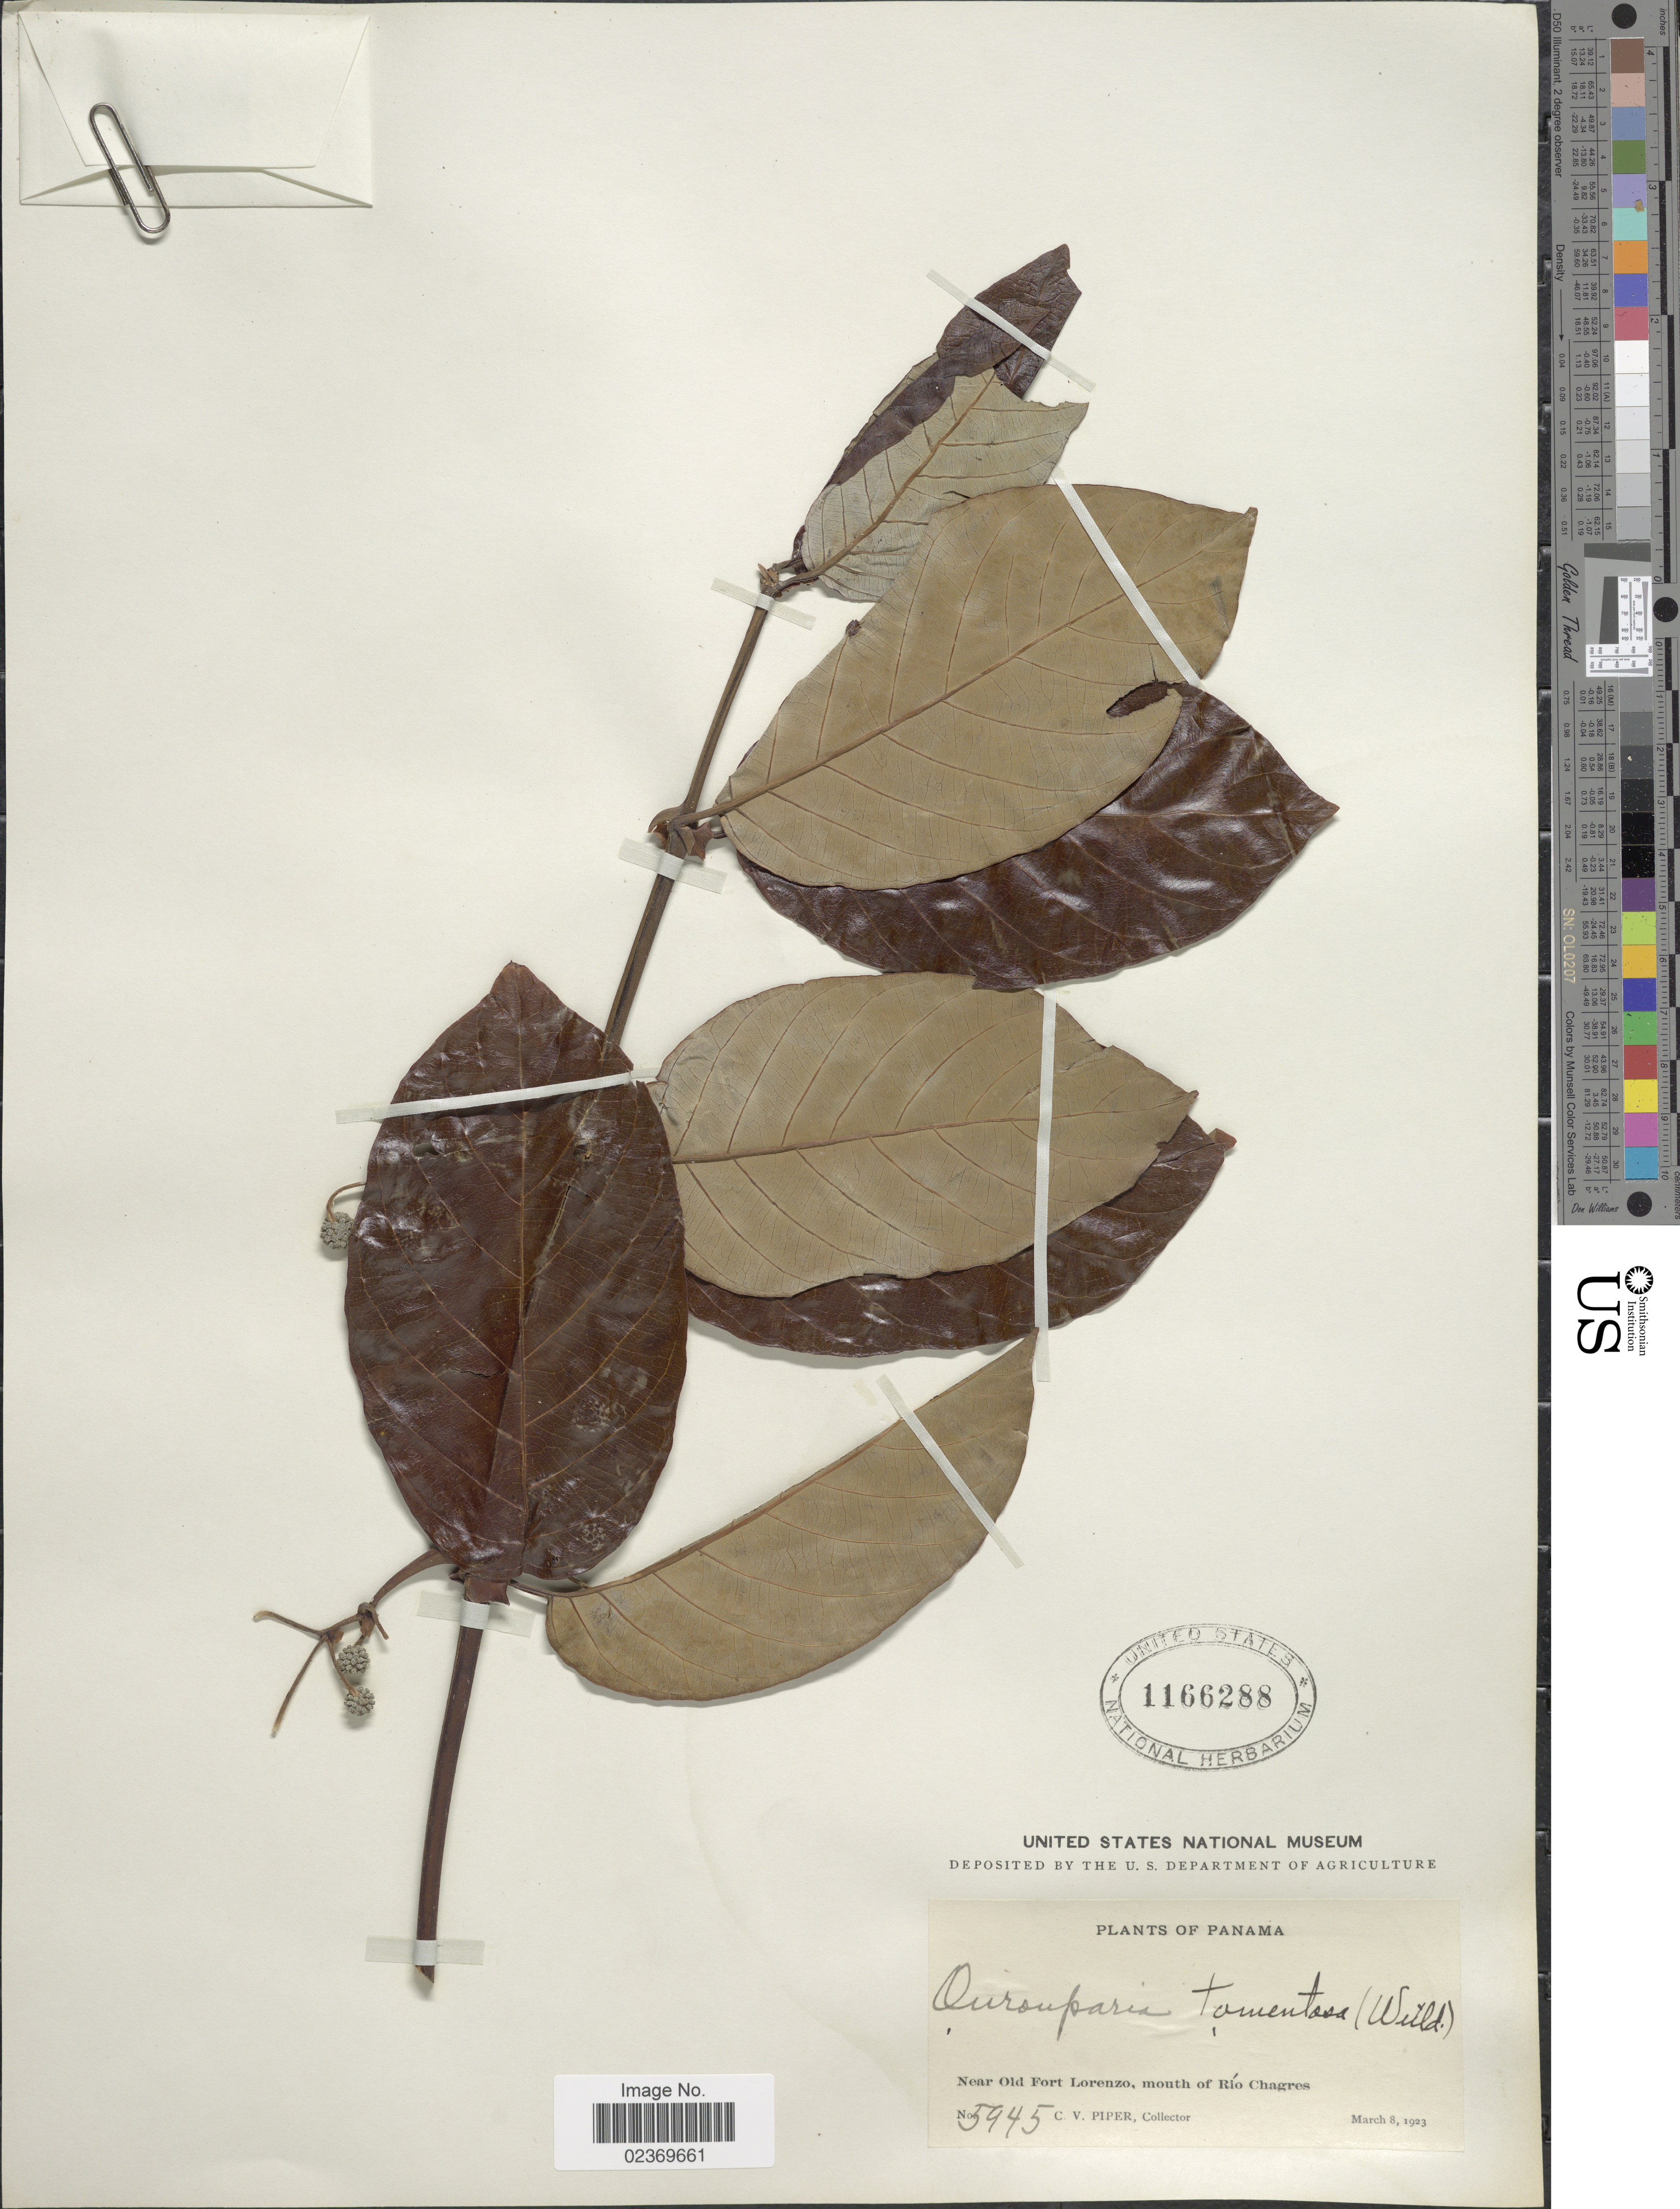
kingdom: Plantae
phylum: Tracheophyta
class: Magnoliopsida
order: Gentianales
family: Rubiaceae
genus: Uncaria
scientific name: Uncaria tomentosa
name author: (Willd. ex Roem. & Schult.) DC.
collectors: C. V. Piper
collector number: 5945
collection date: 1923-03-08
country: Panama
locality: Near Old Fort Lorenzo, mouth of Rio Chagres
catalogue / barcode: US 1166288